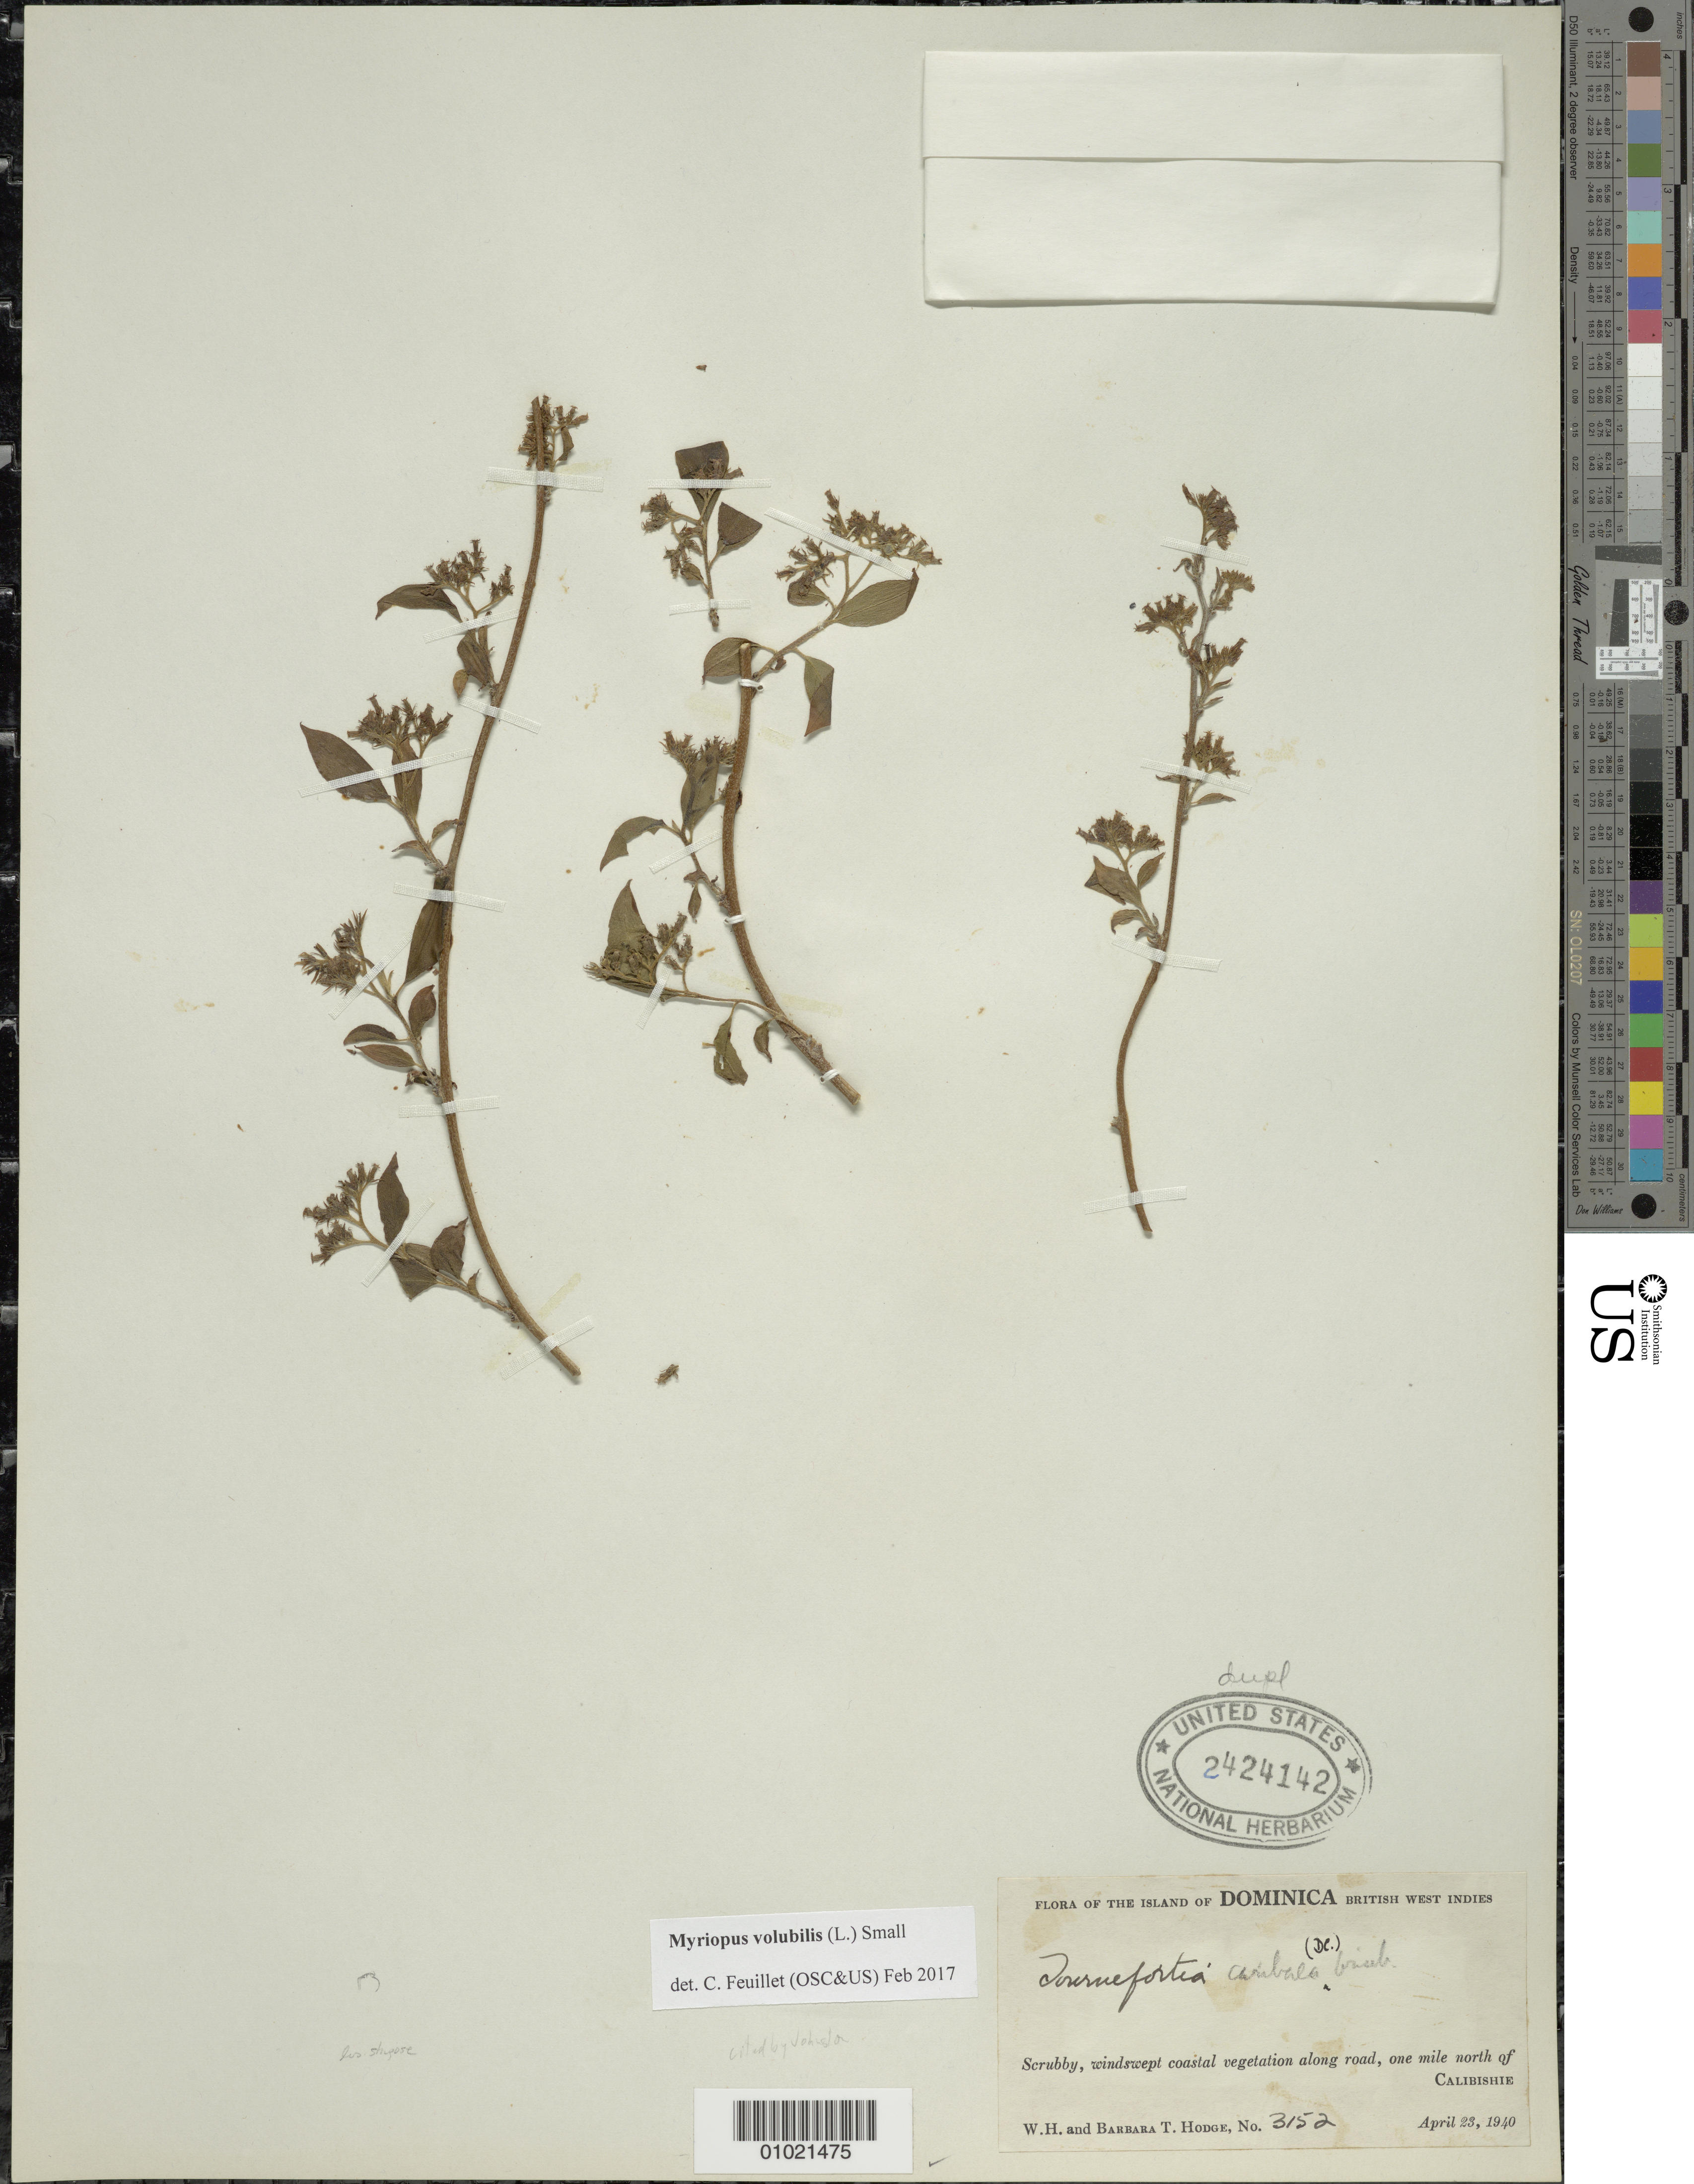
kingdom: Plantae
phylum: Tracheophyta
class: Magnoliopsida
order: Boraginales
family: Heliotropiaceae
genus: Myriopus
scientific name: Myriopus volubilis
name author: (L.) Small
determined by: Feuillet, C.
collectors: W. Hodge & B. Hodge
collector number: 3152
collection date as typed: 23 Apr 1940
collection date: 1940-04-23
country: Dominica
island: Dominica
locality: scrubby, windswept coastal begetation along road, one mile north of Calibishie.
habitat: Scrubby, windswept coastal vegetation along road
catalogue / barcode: US 2424142